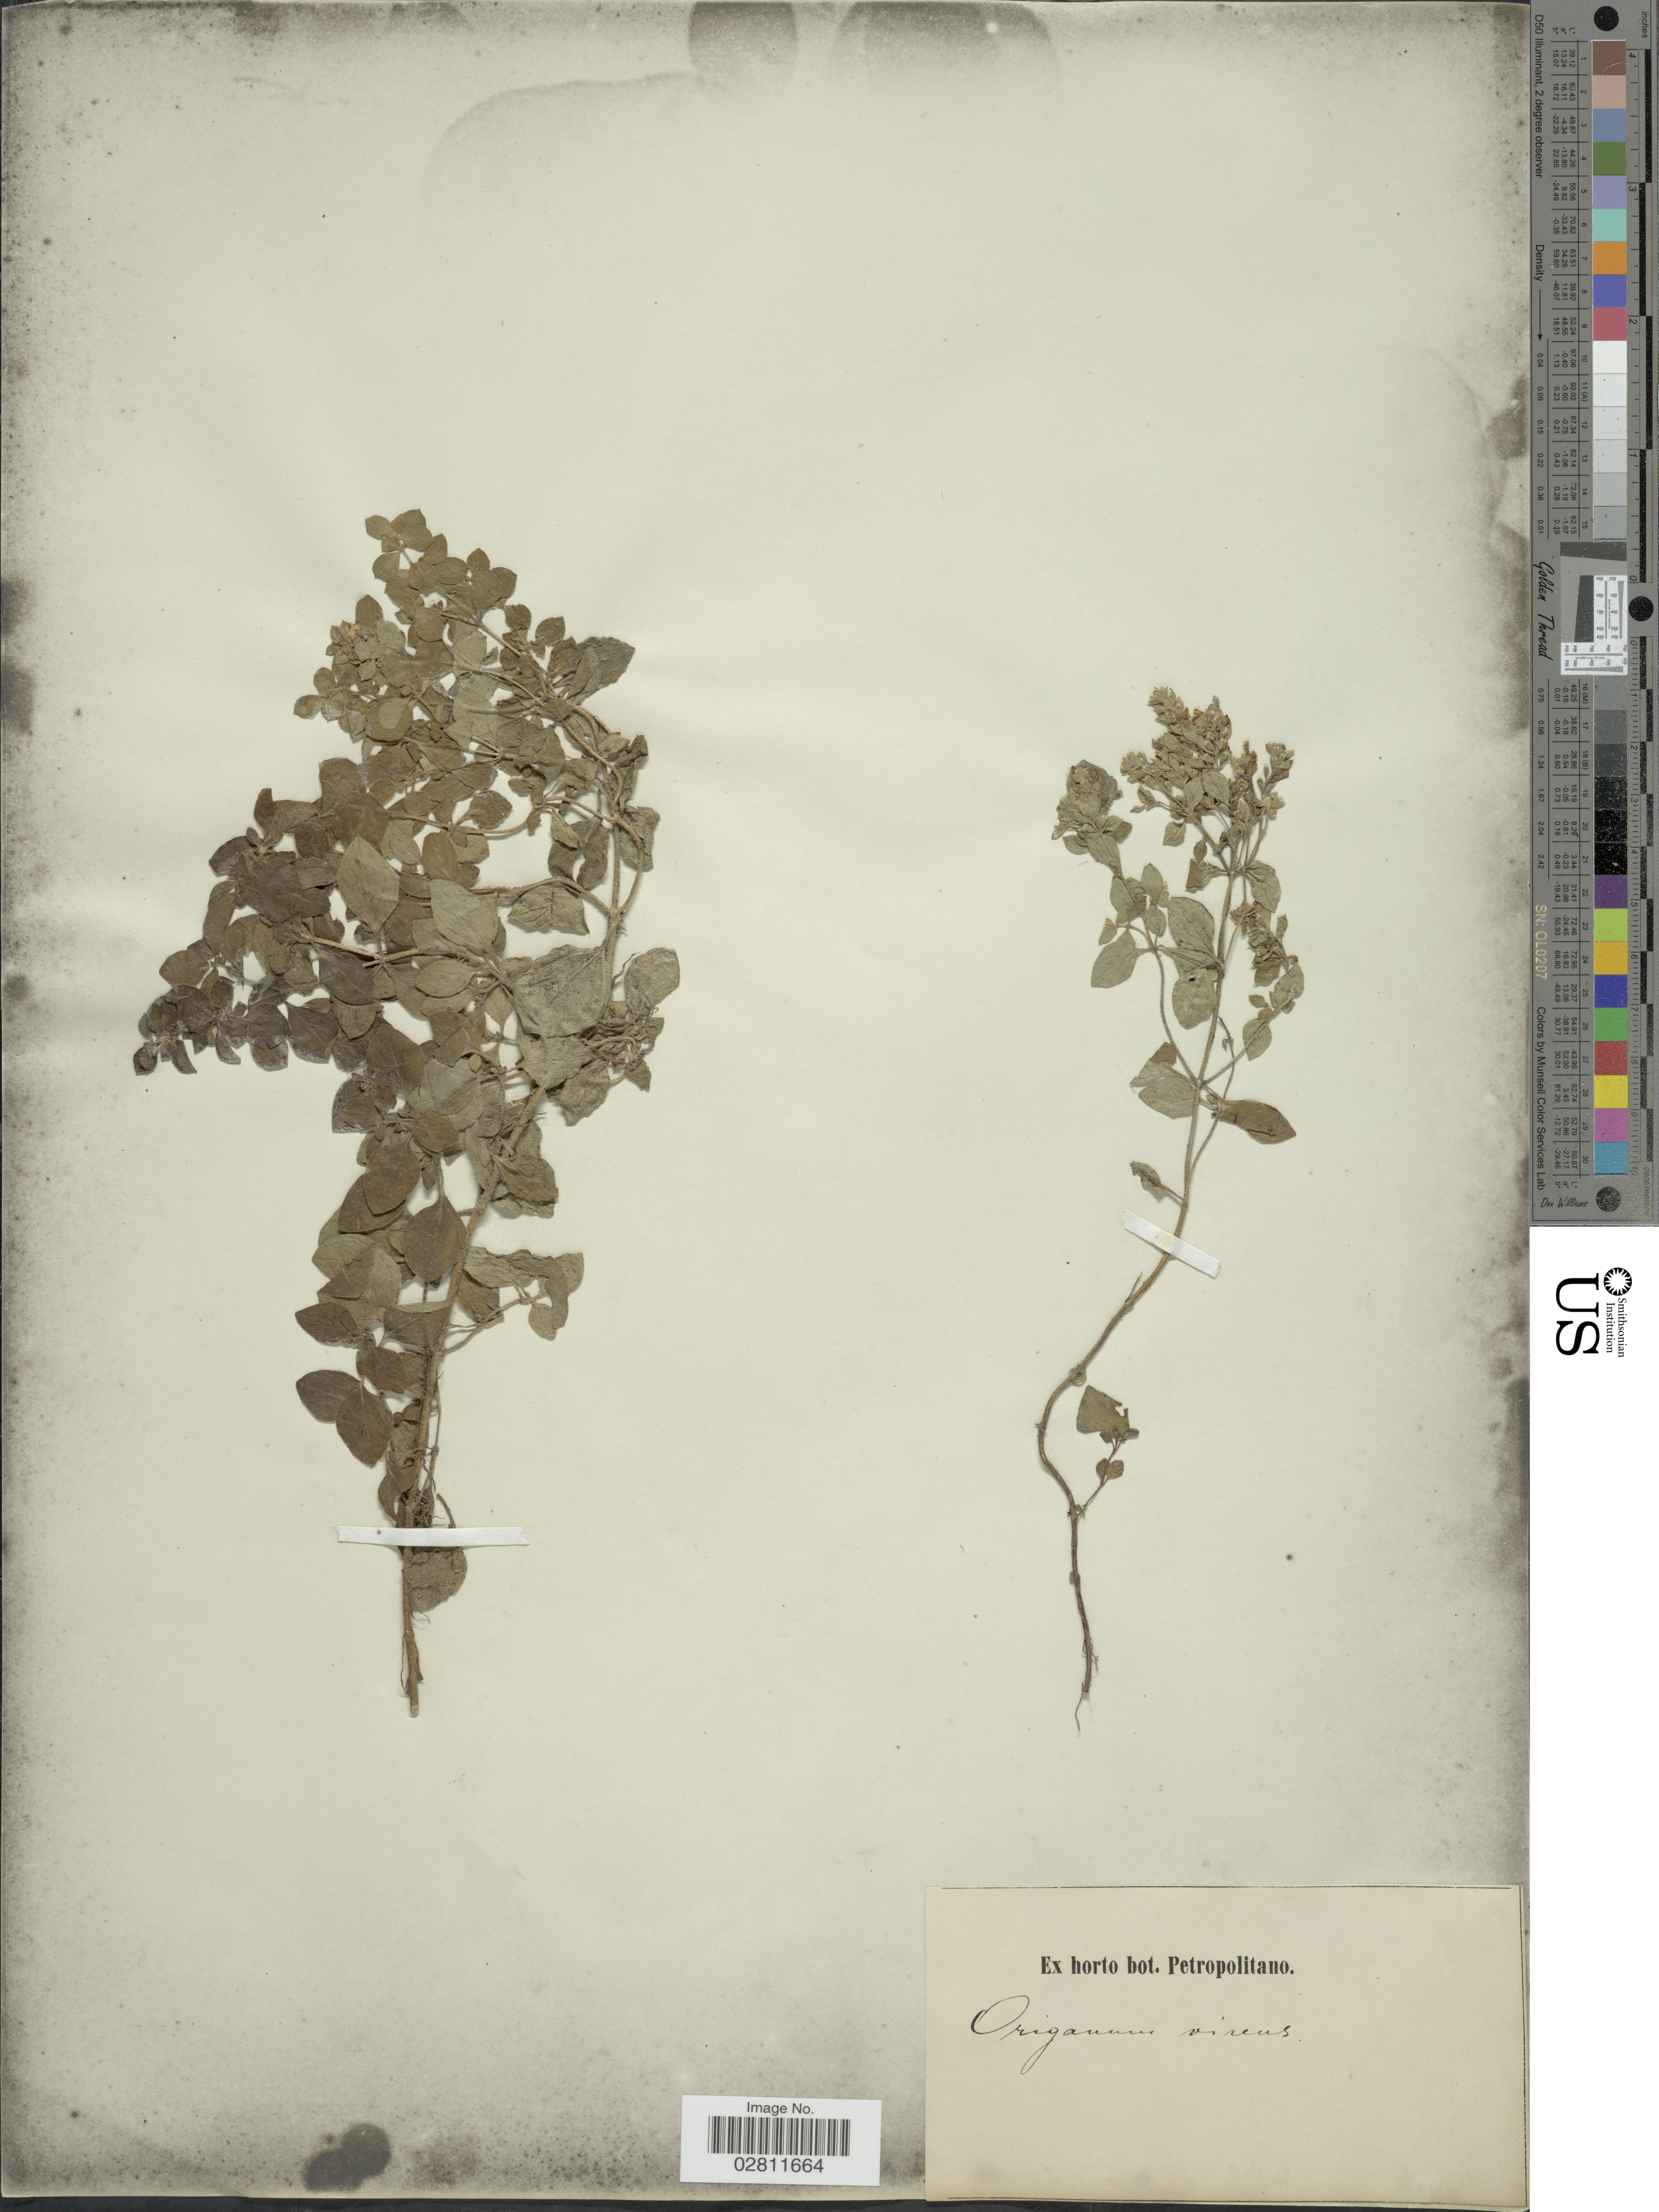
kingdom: Plantae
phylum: Tracheophyta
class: Magnoliopsida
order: Lamiales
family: Lamiaceae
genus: Origanum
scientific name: Origanum vulgare subsp. virens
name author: (Hoffmanns. & Link) Ietsw.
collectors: ex Horto Bot. Petropolitano